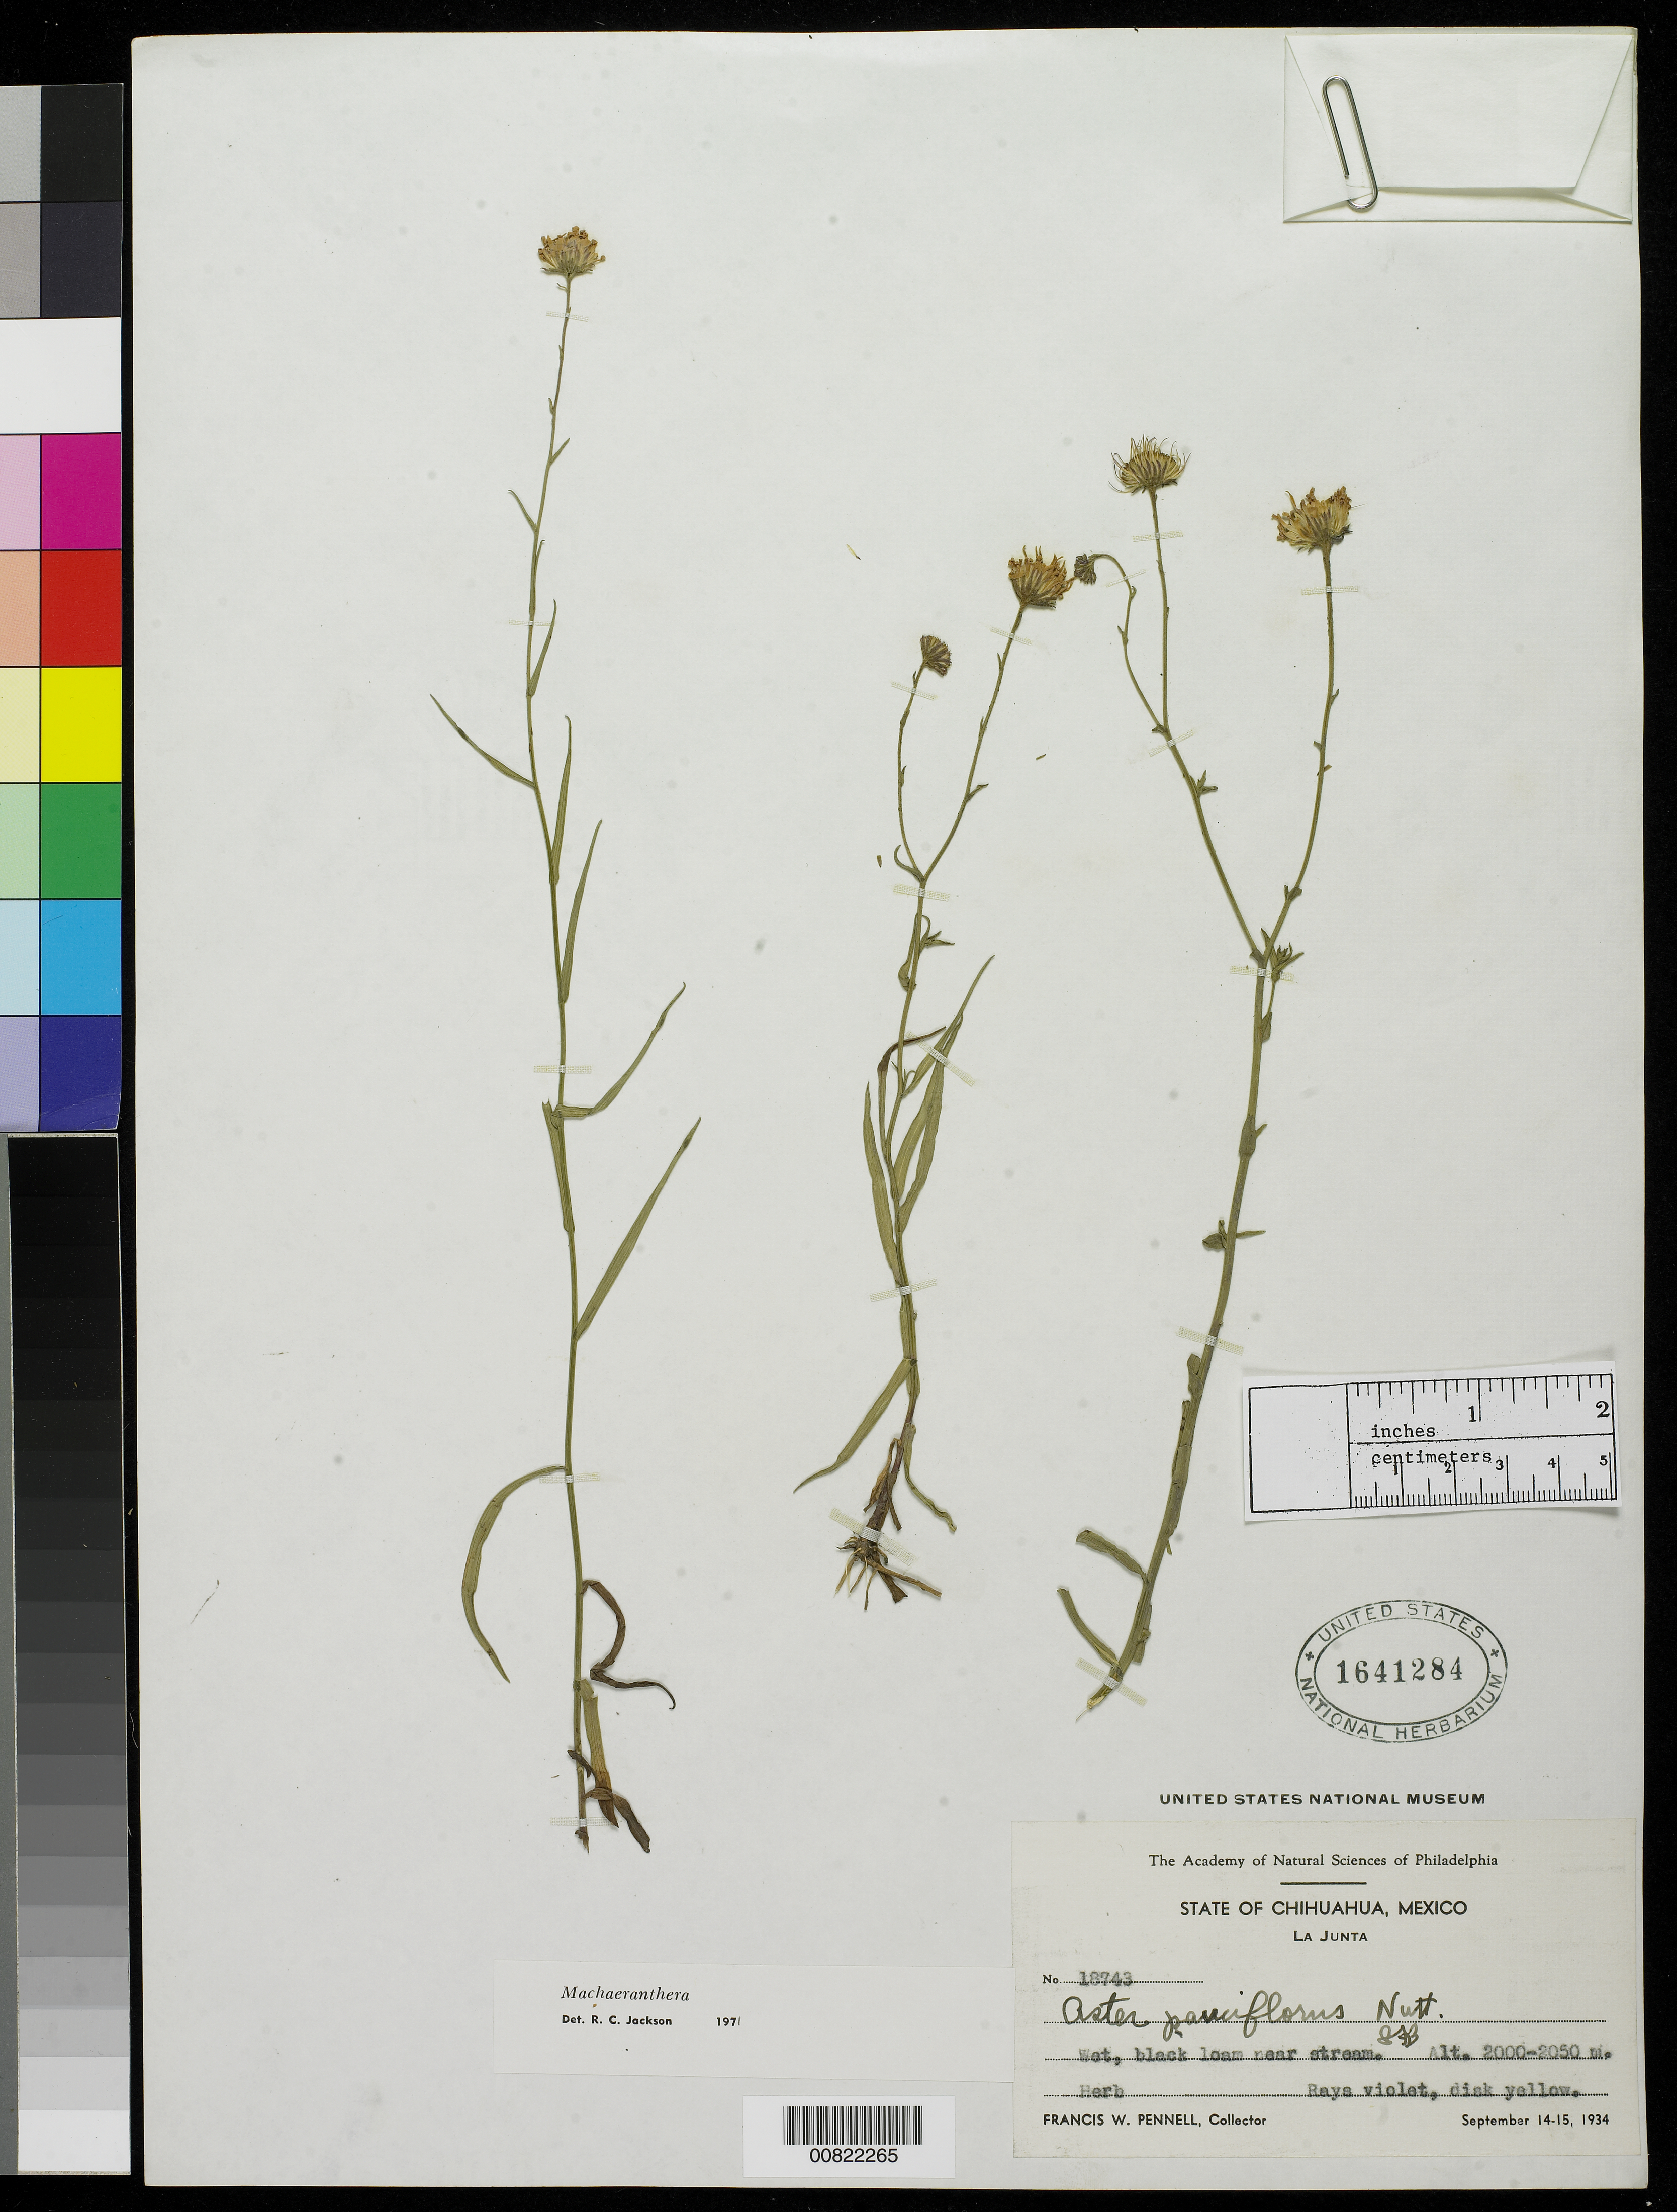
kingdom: Plantae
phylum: Tracheophyta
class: Magnoliopsida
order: Asterales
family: Asteraceae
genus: Almutaster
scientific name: Almutaster pauciflorus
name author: (Nutt.) Á. Löve & D. Löve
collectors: F. W. Pennell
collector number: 18743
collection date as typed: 14 Sep 1934 to 15 Sep 1934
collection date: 1934-09-14/1934-09-15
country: Mexico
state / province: Chihuahua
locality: La Junta, Chihuahua.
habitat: Wet black loam near stream.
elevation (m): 2050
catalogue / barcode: US 1641284